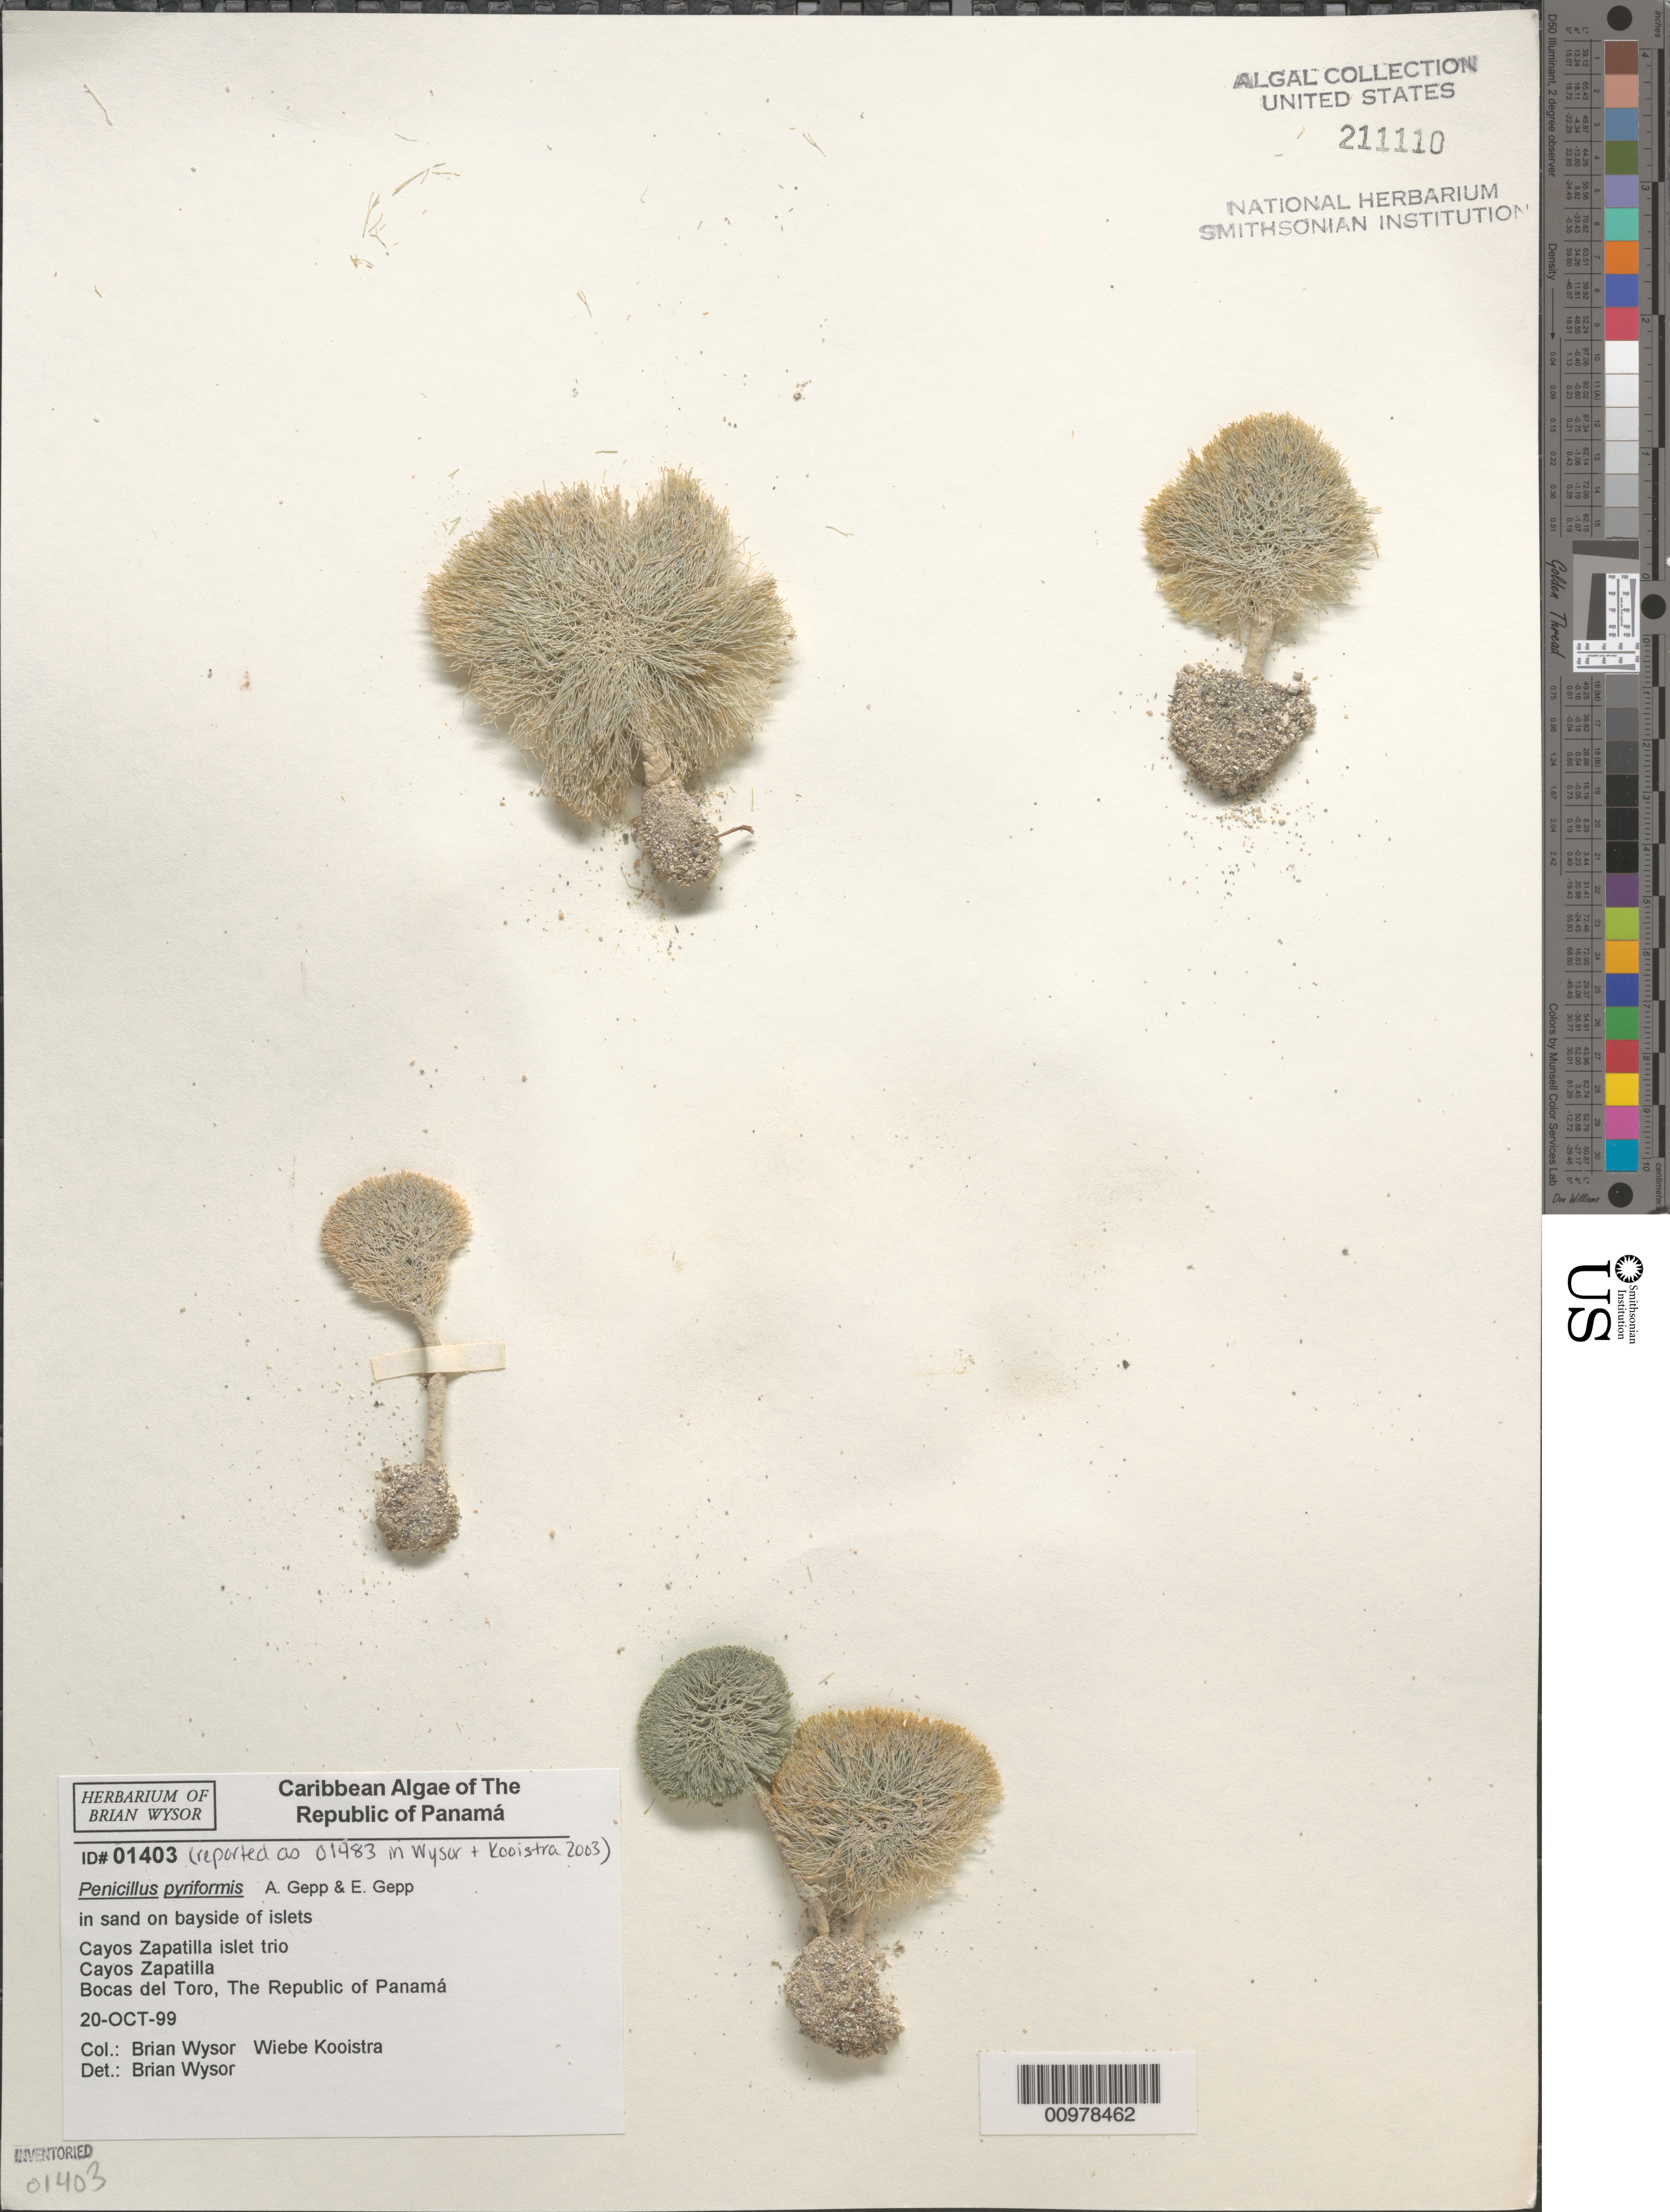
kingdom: Plantae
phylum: Chlorophyta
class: Ulvophyceae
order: Bryopsidales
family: Udoteaceae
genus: Penicillus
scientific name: Penicillus pyriformis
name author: A. Gepp & E. Gepp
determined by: Wysor, B.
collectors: B. Wysor & W. Kooistra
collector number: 01403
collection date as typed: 20 Oct 1999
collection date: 1999-10-20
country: Panama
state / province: Bocas del Toro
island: Cayos Zapatilla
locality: Islet trio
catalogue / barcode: US 211110